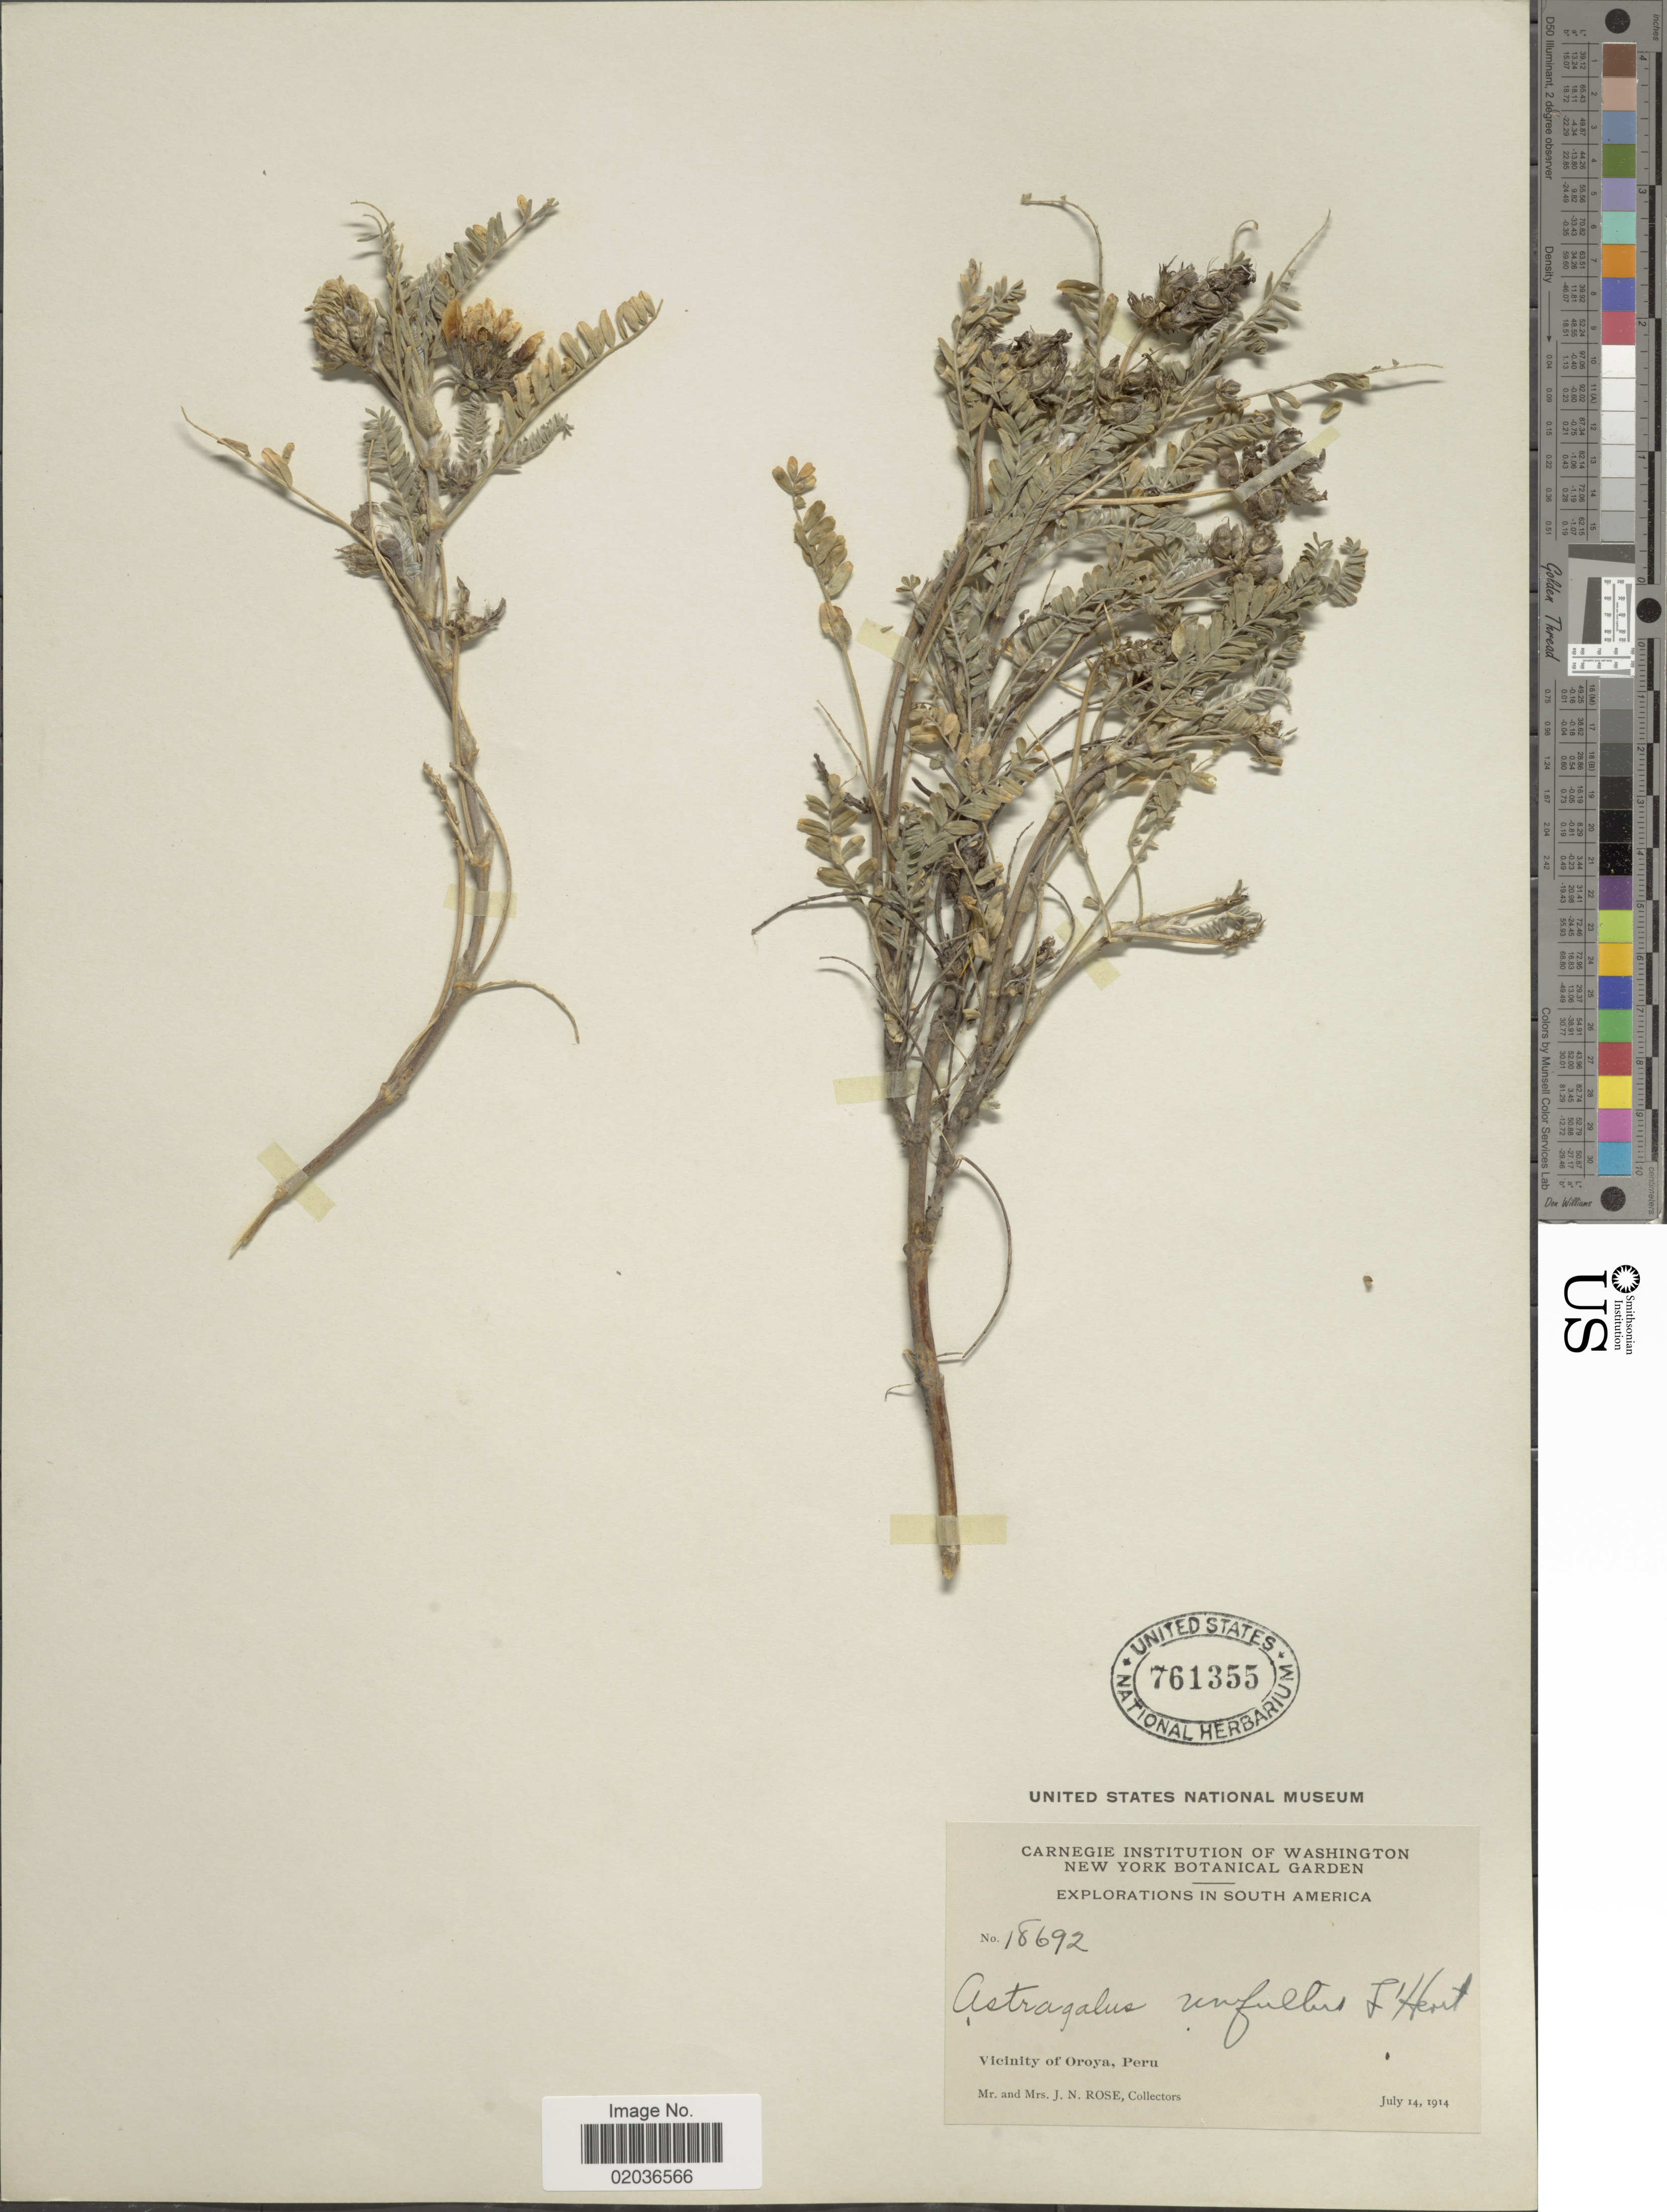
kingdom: Plantae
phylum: Tracheophyta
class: Magnoliopsida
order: Fabales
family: Fabaceae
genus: Astragalus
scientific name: Astragalus garbancillo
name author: Cav.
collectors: J. N. Rose & L. B. Rose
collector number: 18692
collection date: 1914-07-14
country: Peru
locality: Vicinity of Oroya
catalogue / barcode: US 761355